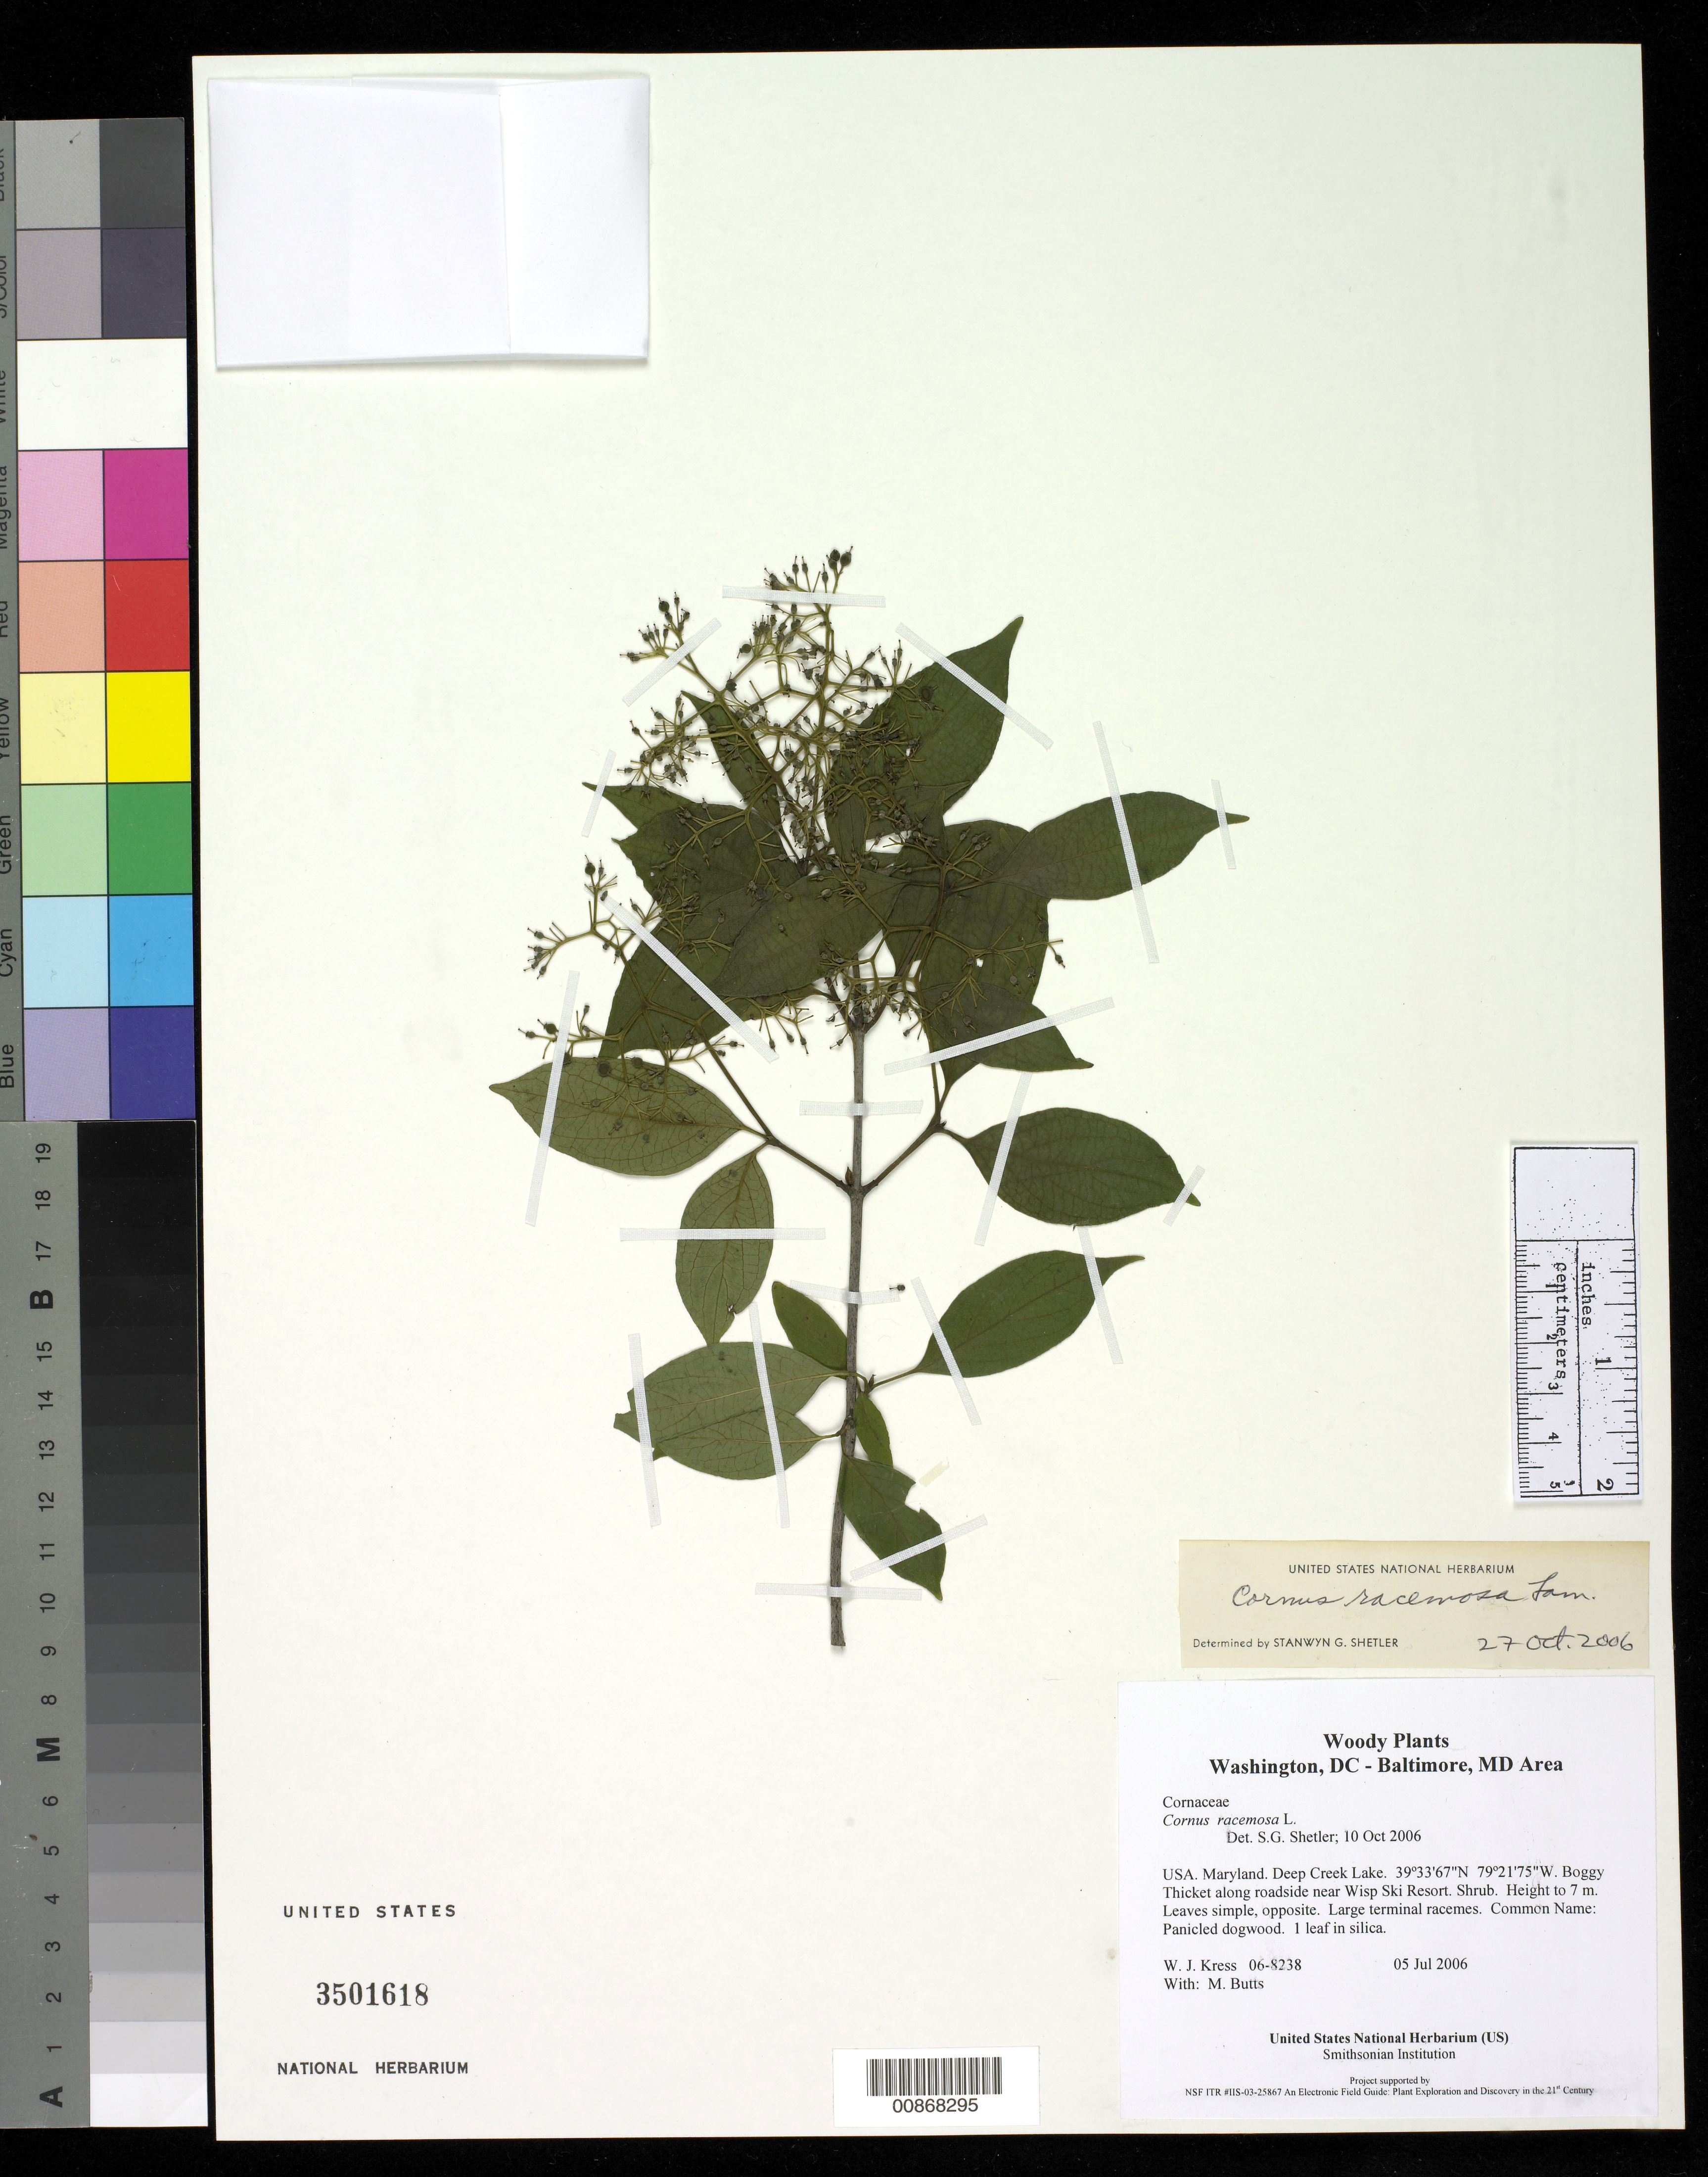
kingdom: Plantae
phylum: Tracheophyta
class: Magnoliopsida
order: Cornales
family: Cornaceae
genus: Cornus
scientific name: Cornus racemosa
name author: Lam.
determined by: Shetler, Stanwyn G., (US), NMNH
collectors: W. J. Kress & M. B. Butts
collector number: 06-8238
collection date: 2006-07-05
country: United States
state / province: Maryland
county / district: Garrett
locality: Deep Creek Lake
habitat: Boggy Thicket along roadside near Wisp Ski Resort.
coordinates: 39 33 67 N, 79 21 75 W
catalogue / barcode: US 3501618